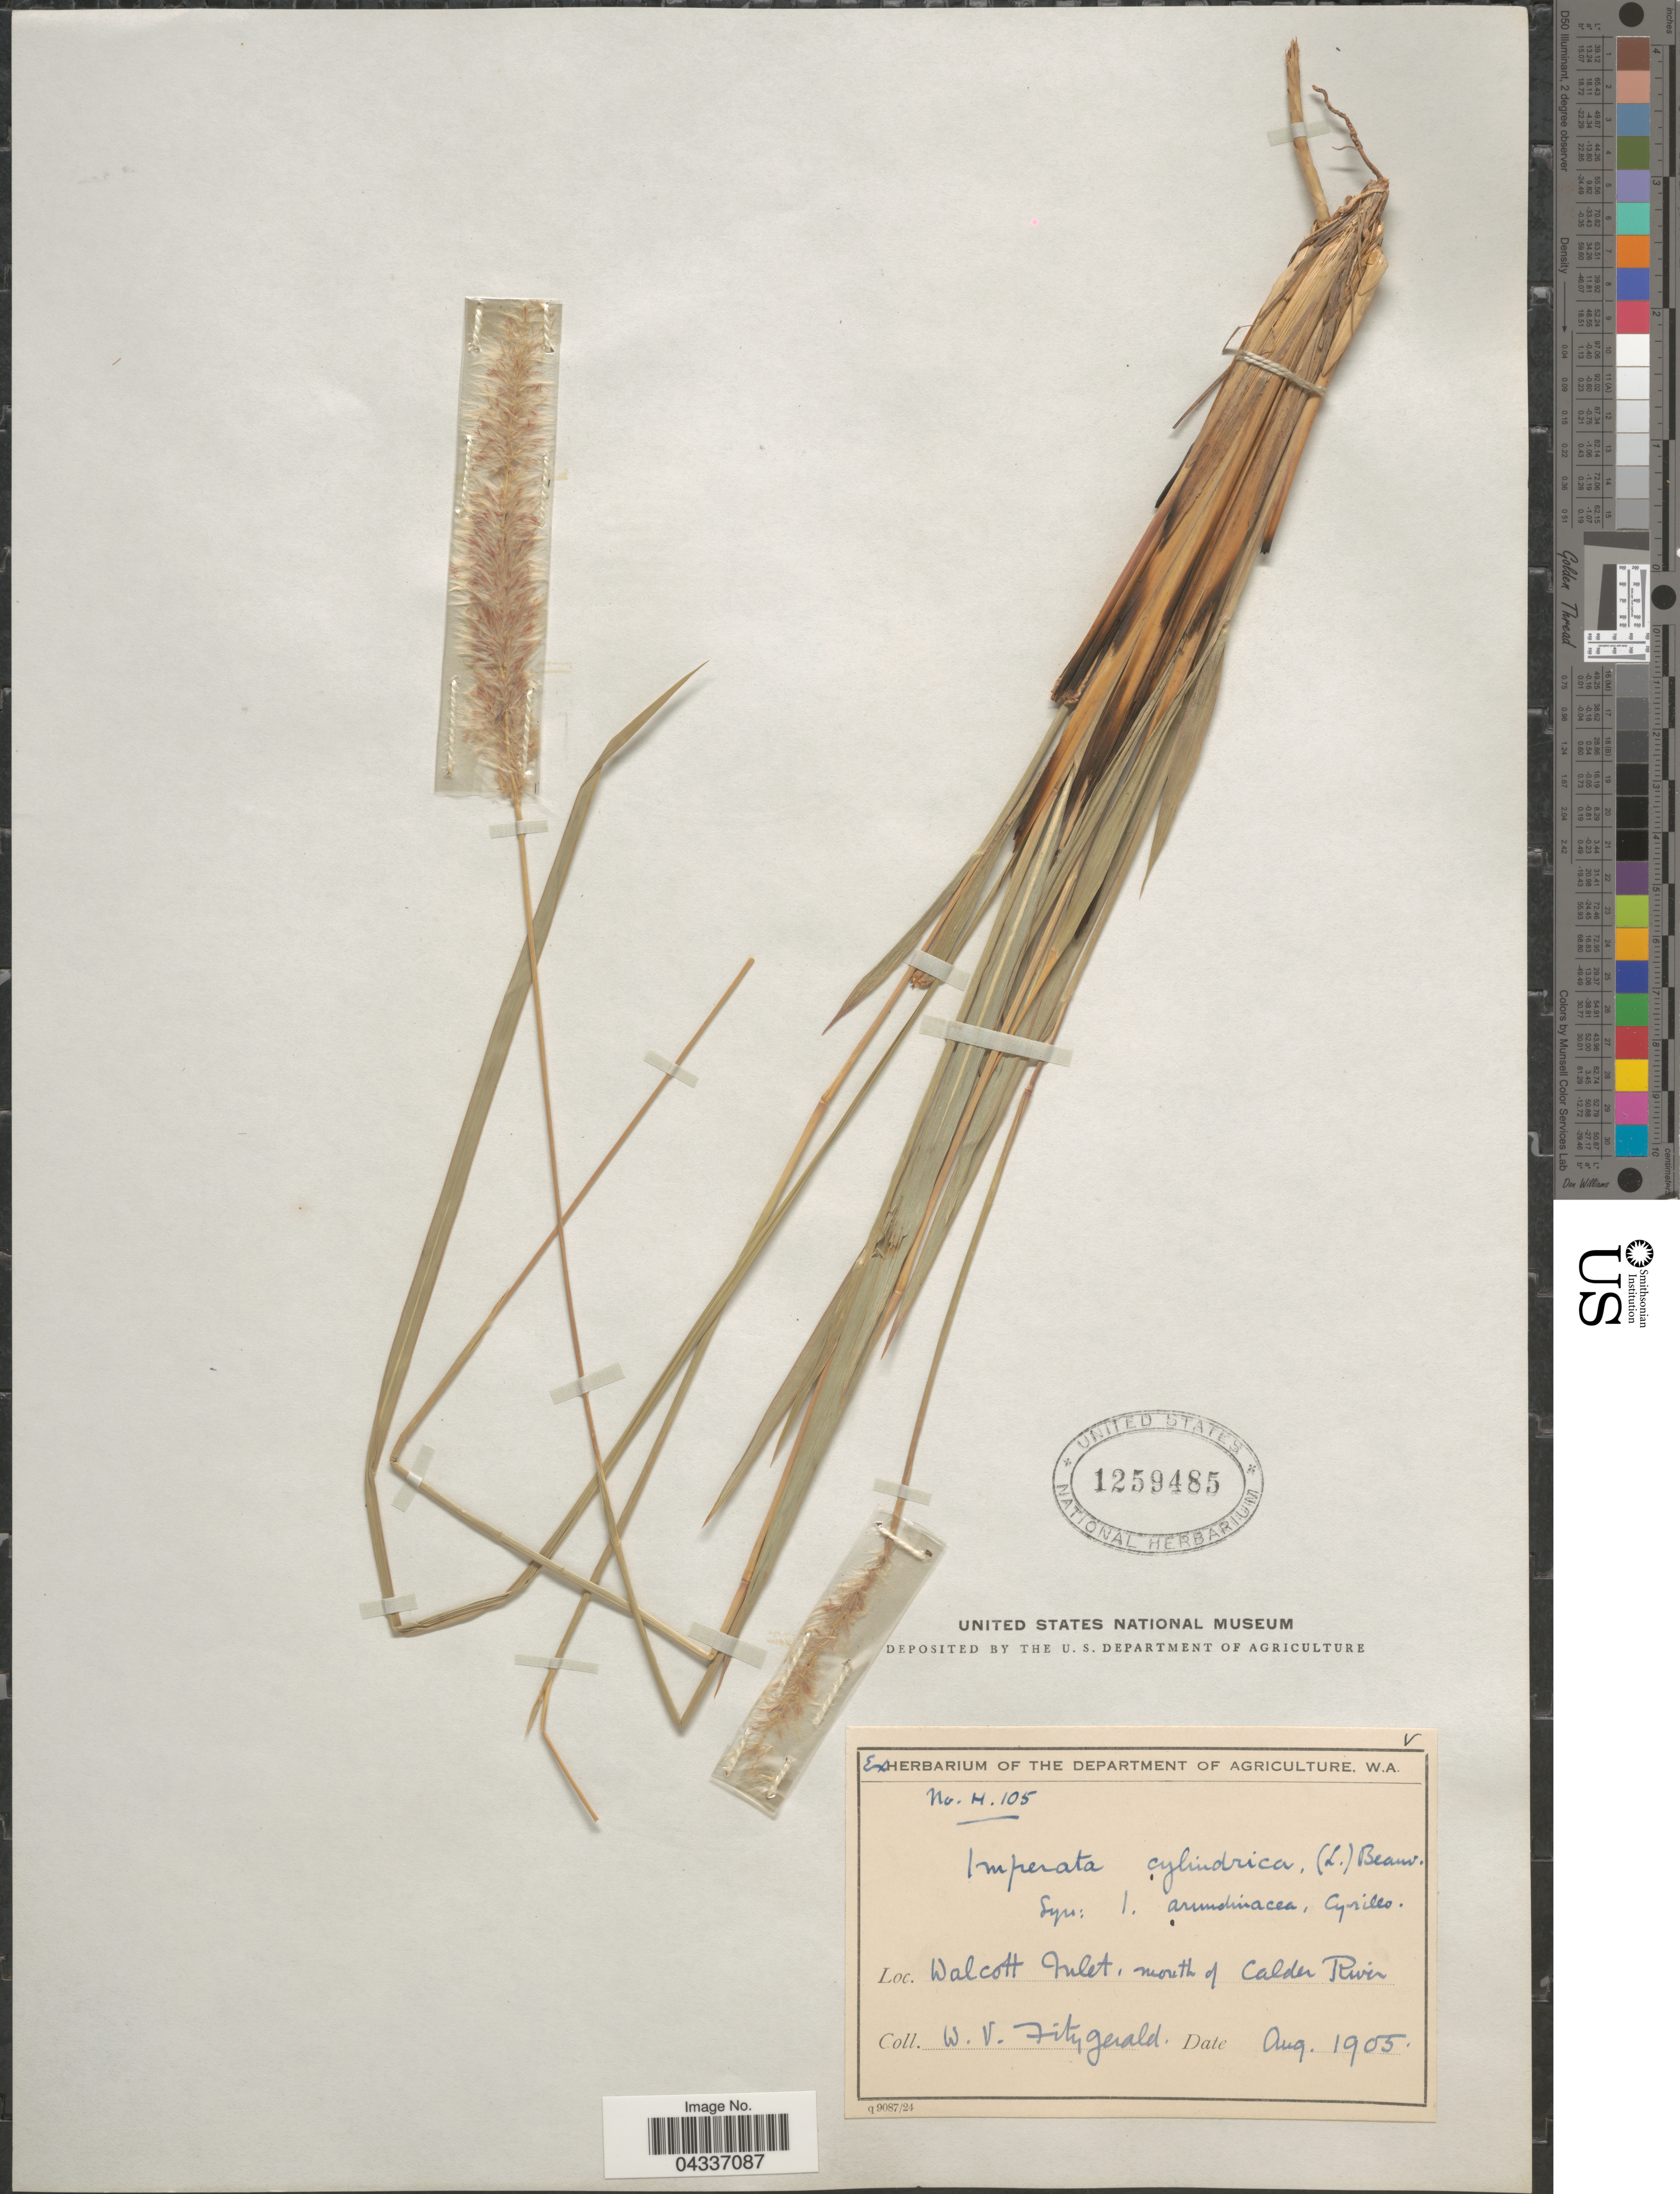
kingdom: Plantae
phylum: Tracheophyta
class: Liliopsida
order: Poales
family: Poaceae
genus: Imperata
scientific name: Imperata cylindrica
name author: (L.) P. Beauv.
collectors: W. Fitzgerald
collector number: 4105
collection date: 1905-08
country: Australia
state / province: Western Australia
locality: Walcott Inlet, mouth of Calder River.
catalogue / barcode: US 1259485